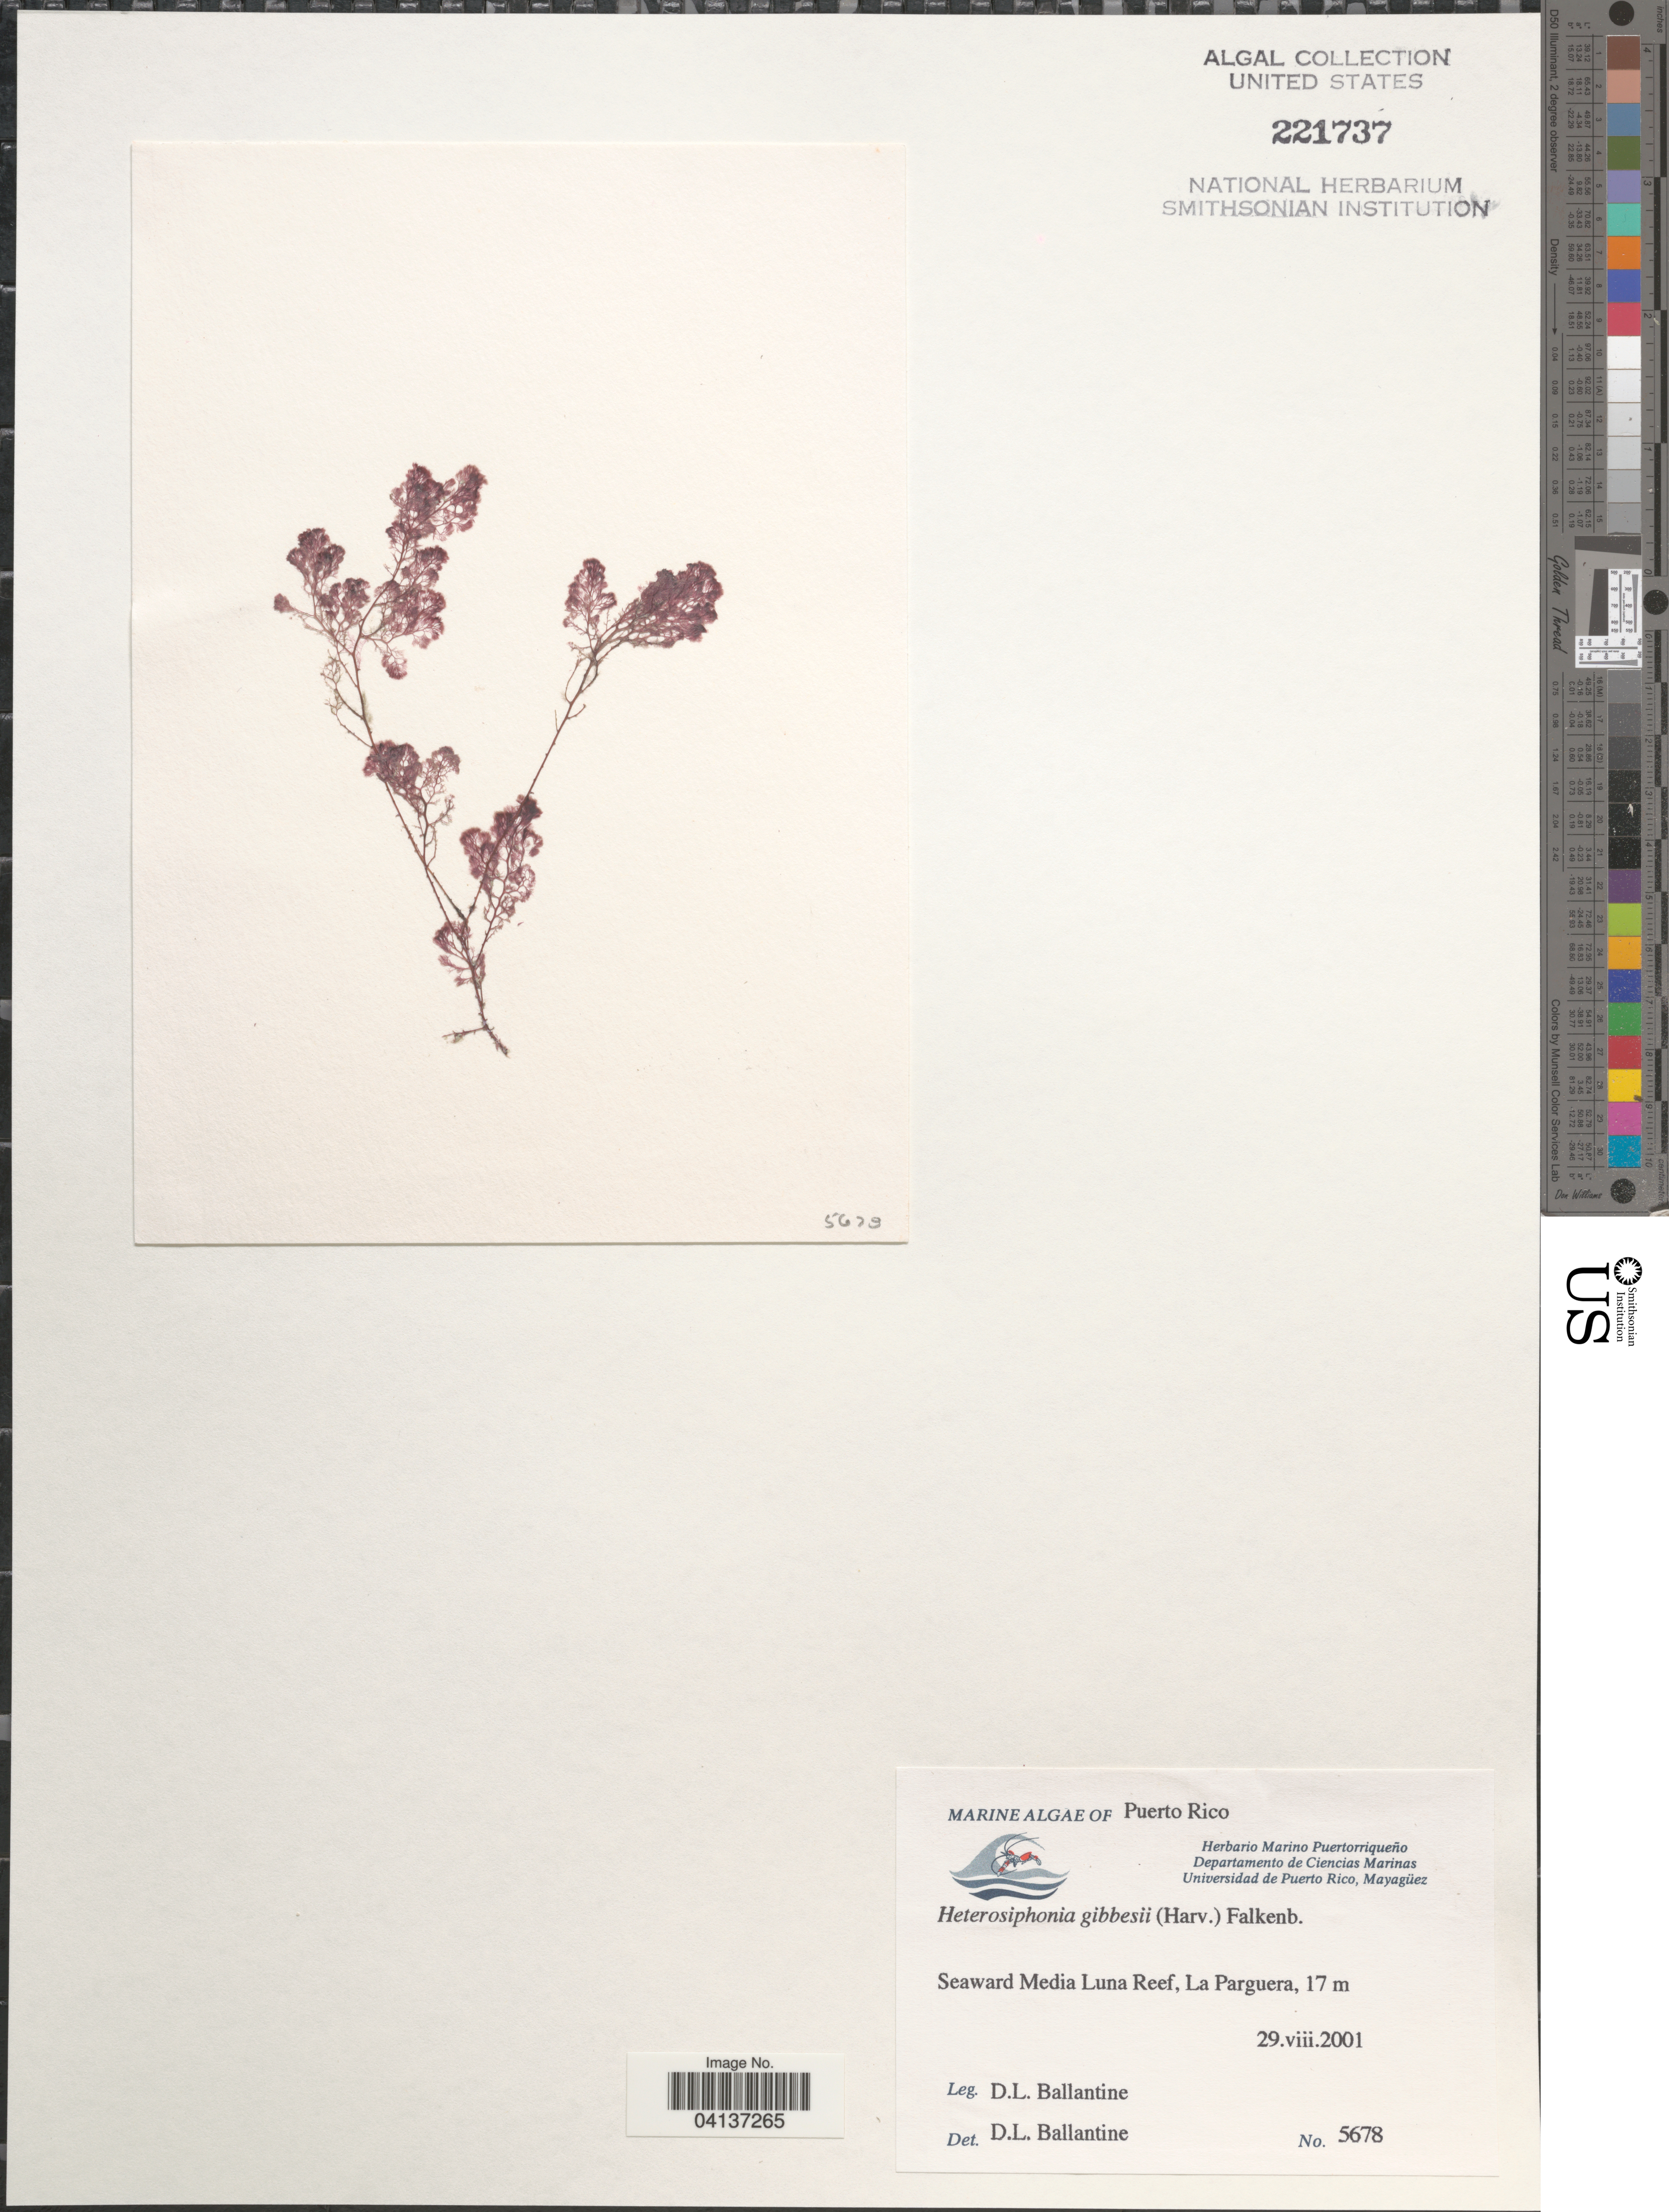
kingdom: Plantae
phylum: Rhodophyta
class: Florideophyceae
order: Ceramiales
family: Dasyaceae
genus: Heterosiphonia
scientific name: Heterosiphonia gibbesii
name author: (Harv.)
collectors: D.L. Ballantine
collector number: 5678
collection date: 2001-08-29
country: Puerto Rico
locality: Seaward Media Luna Reef, La Parguera.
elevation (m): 17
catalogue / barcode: US 221737